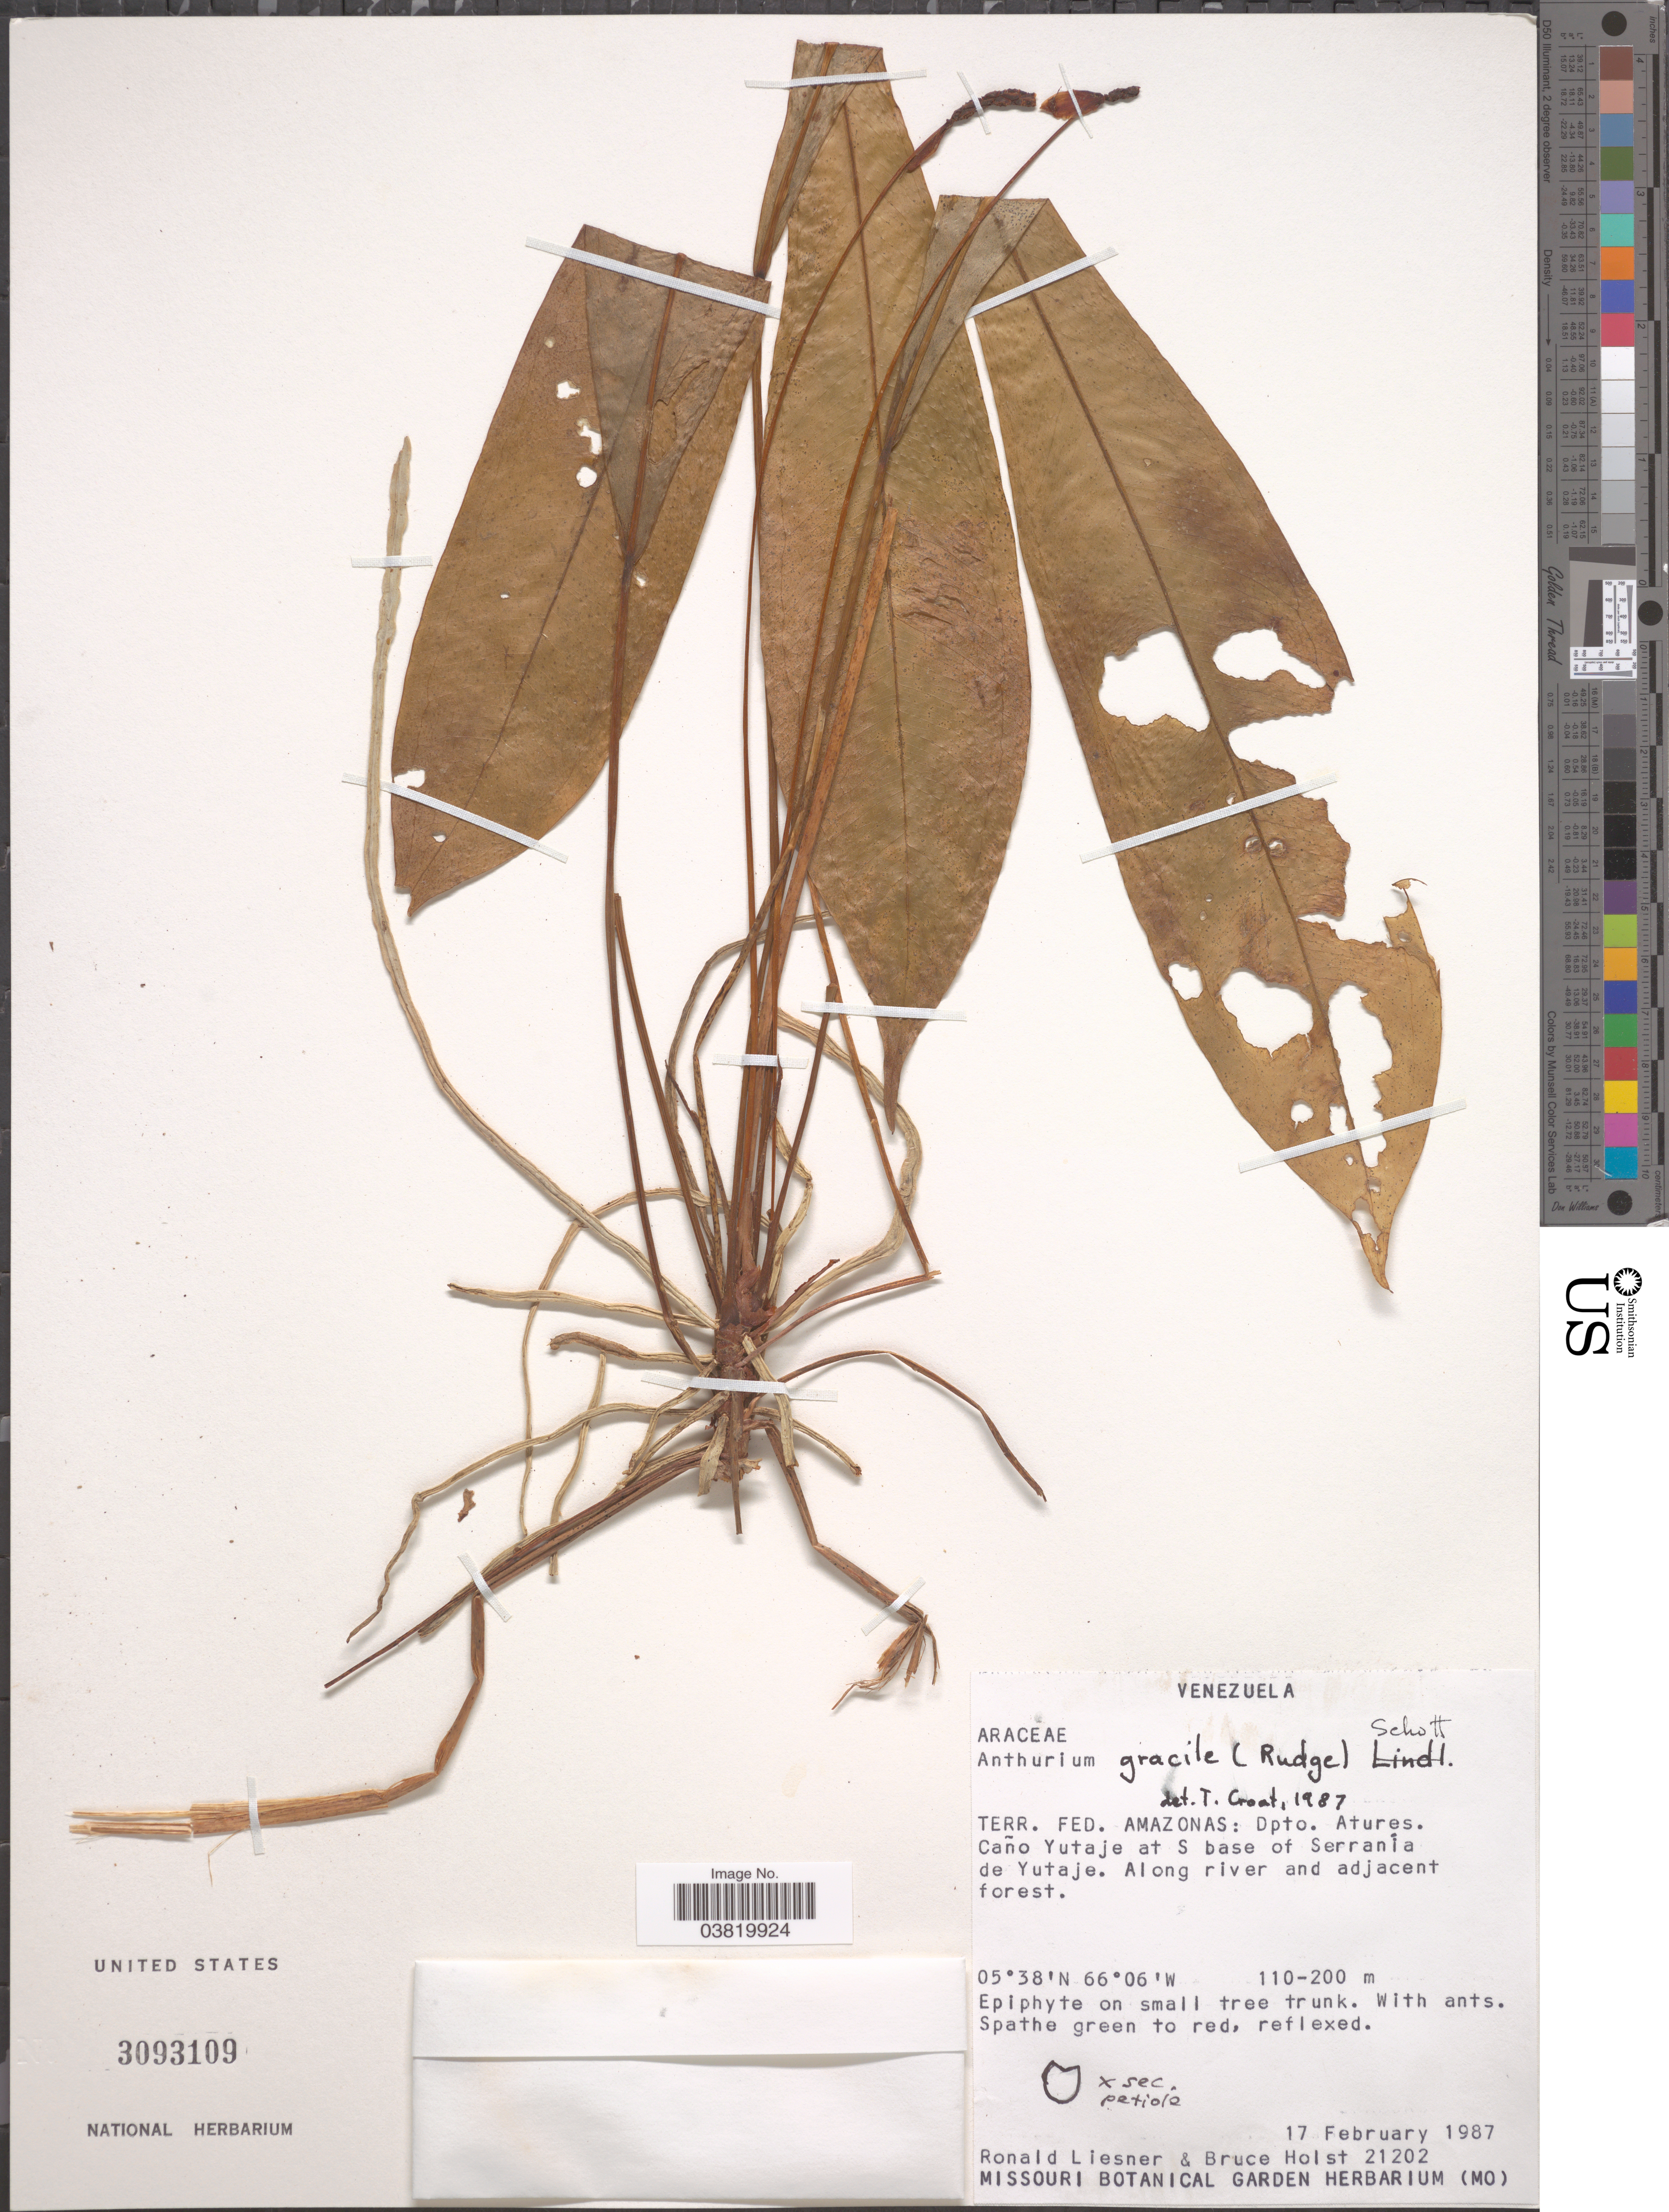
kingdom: Plantae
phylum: Tracheophyta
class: Liliopsida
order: Alismatales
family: Araceae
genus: Anthurium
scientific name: Anthurium gracile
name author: (Rudge) Schott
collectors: R. L. Liesner & B. Holst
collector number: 21202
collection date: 1987-02-17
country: Venezuela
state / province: Amazonas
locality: Terr. Fed. Amazonas: Dpto. Atures. Caño Yutaje at S base of Serranía de Yutaje.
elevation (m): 110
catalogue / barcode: US 3093109